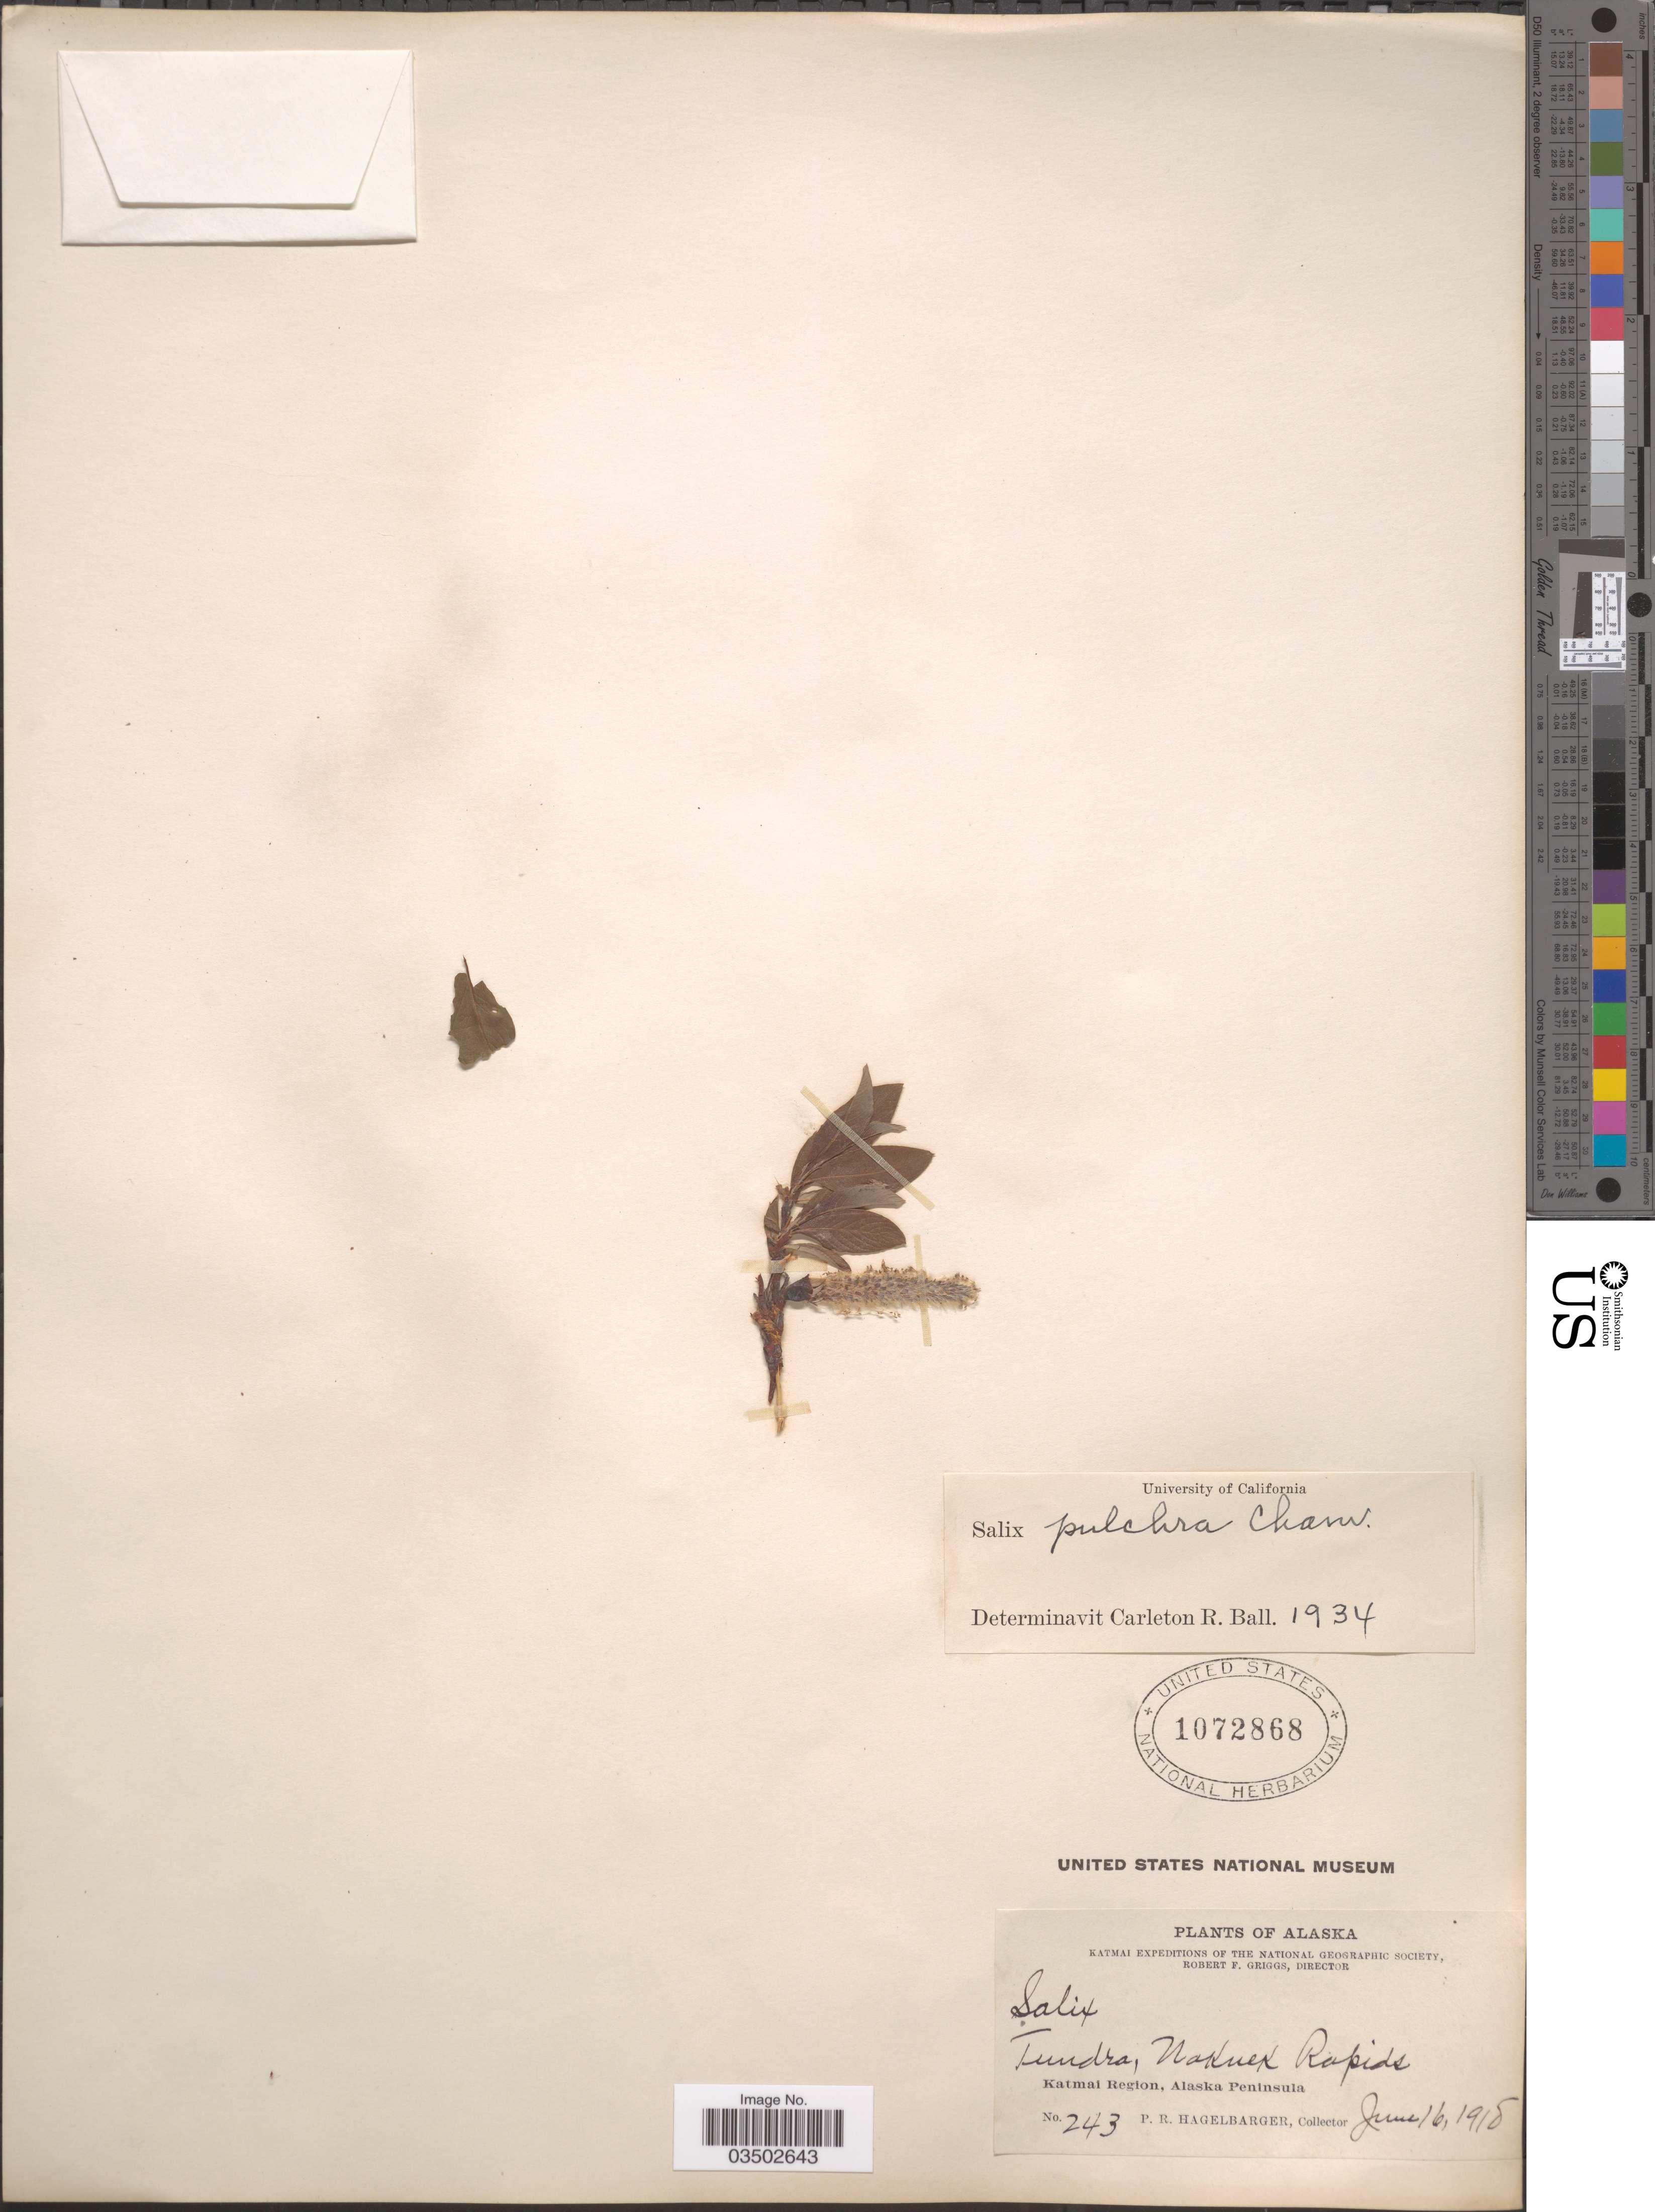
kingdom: Plantae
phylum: Tracheophyta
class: Magnoliopsida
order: Malpighiales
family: Salicaceae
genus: Salix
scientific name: Salix pulchra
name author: Cham.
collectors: P. Hagelbarger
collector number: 243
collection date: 1918-06-16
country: United States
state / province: Alaska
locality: Naknek Rapids. Katmai Region, Alaska Peninsula.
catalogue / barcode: US 1072868